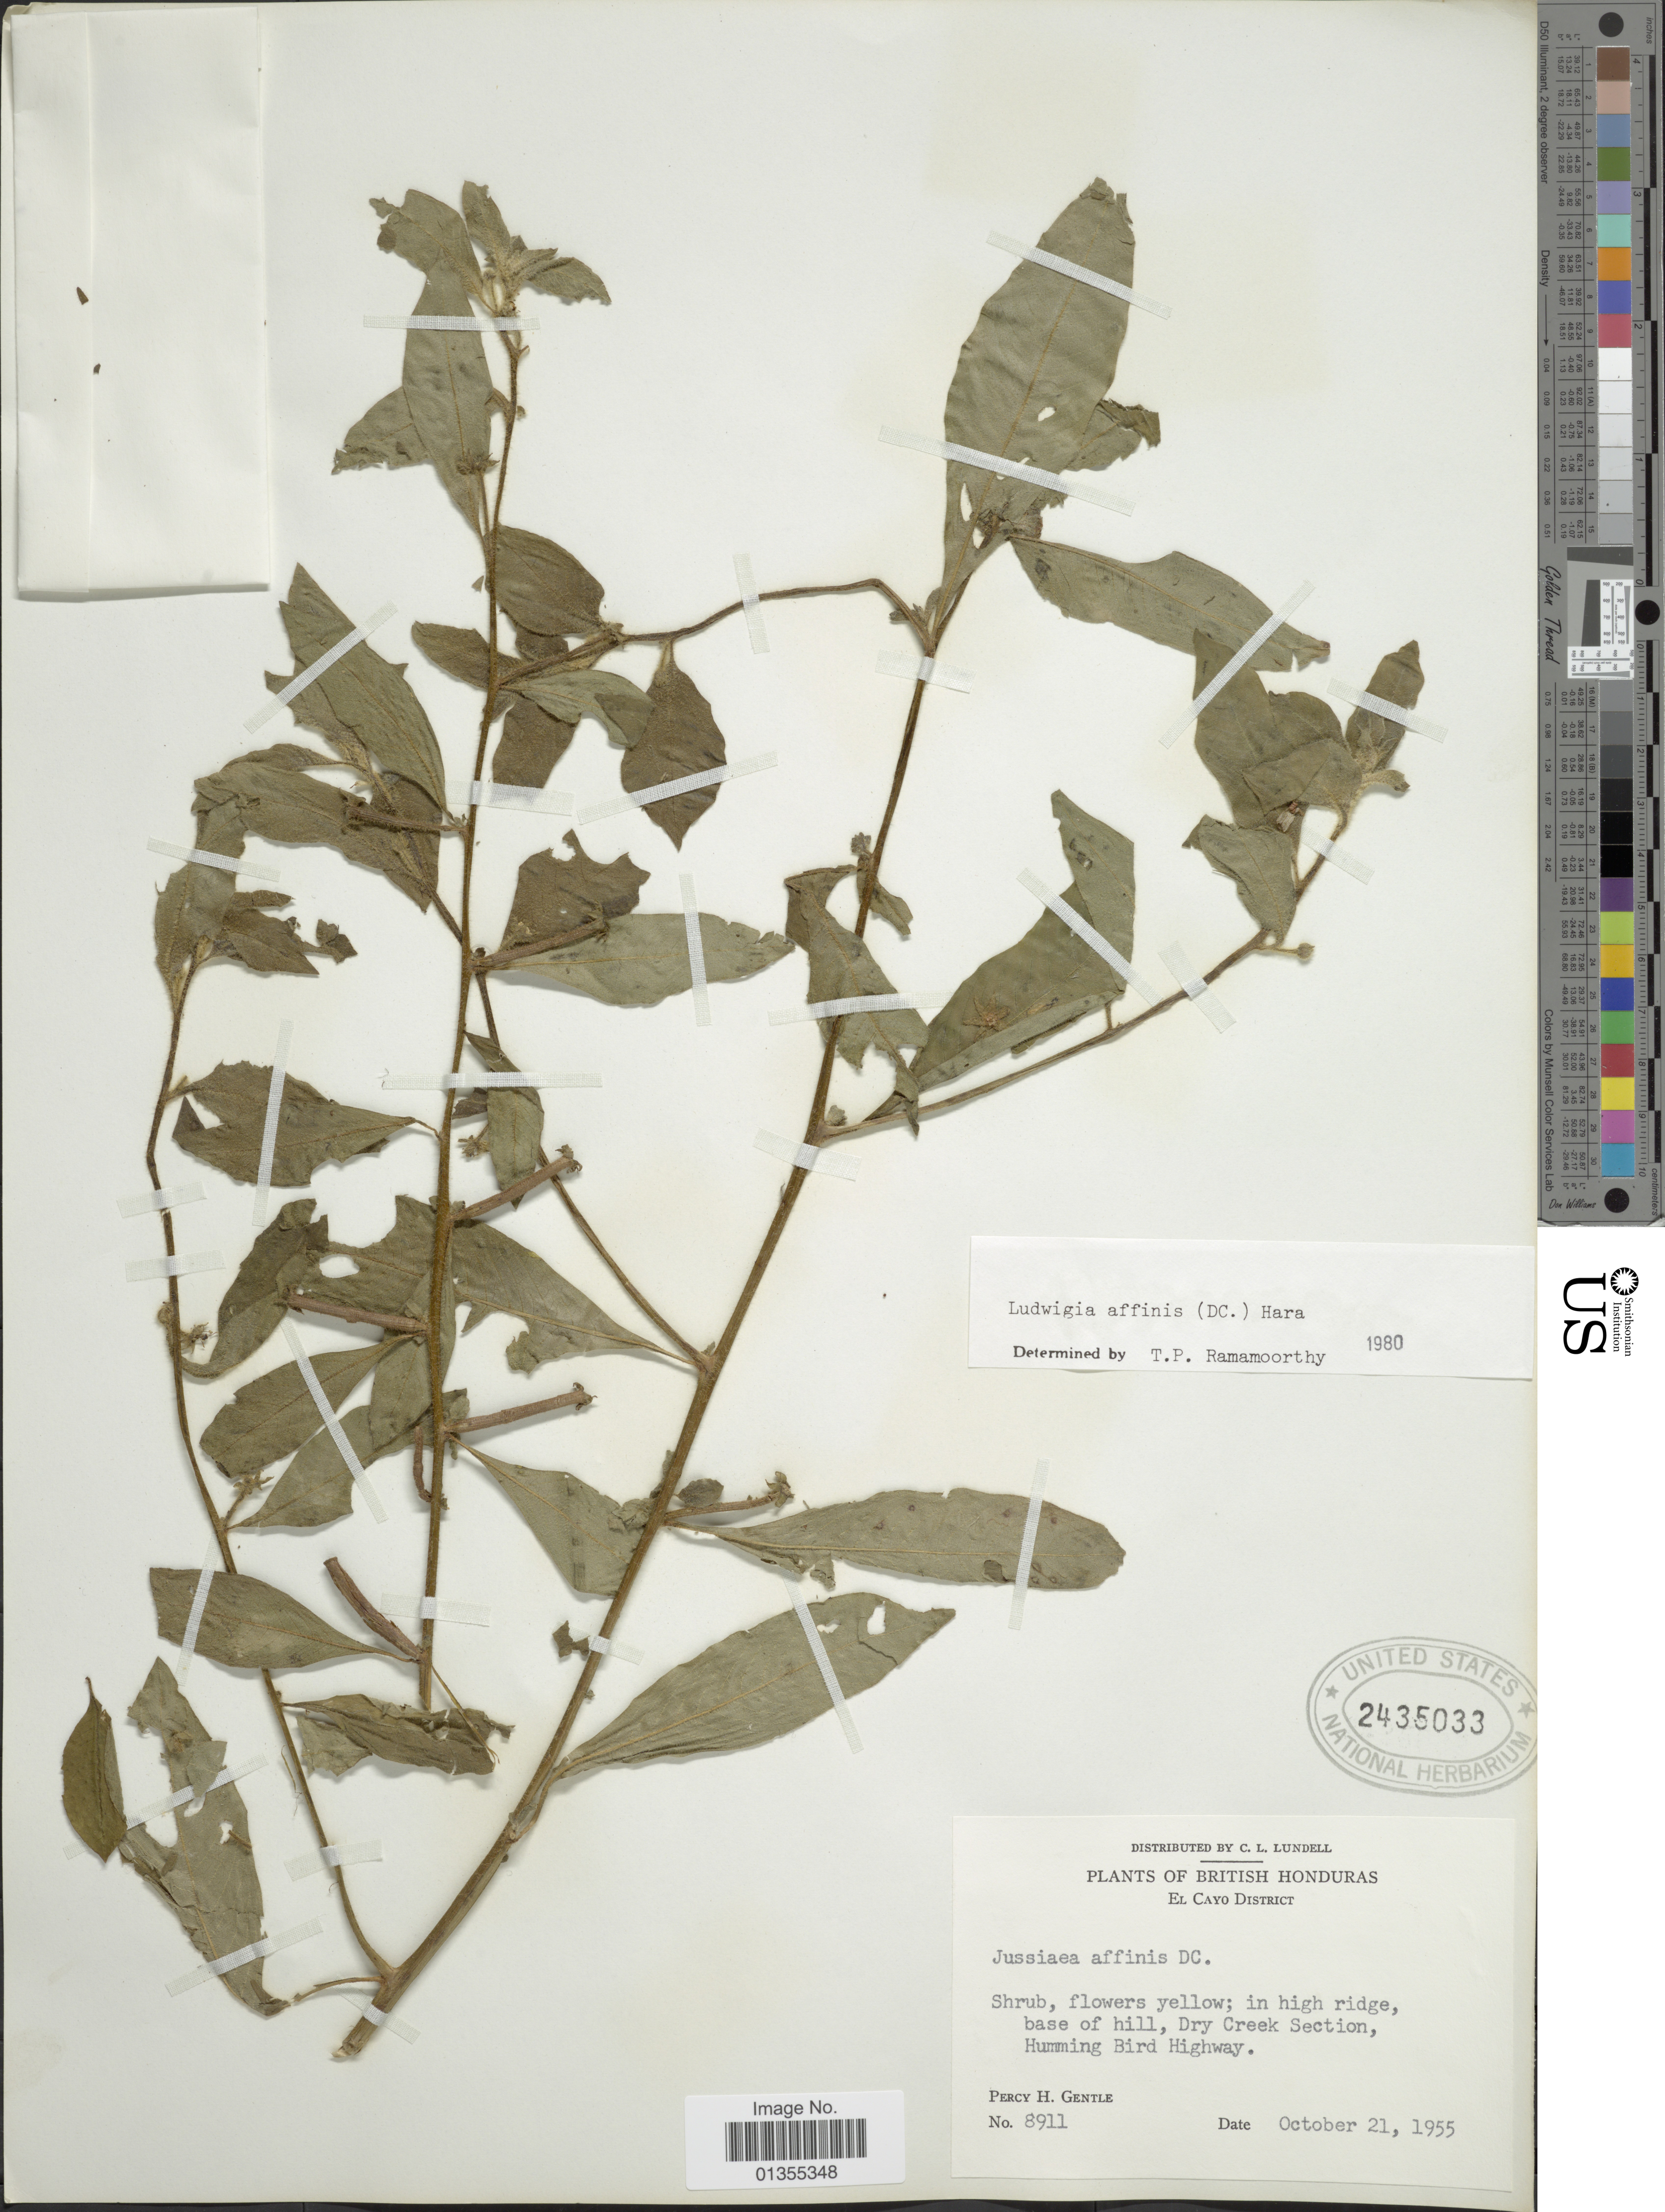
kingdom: Plantae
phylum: Tracheophyta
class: Magnoliopsida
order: Myrtales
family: Onagraceae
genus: Ludwigia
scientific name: Ludwigia affinis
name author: (DC.) H. Hara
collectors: P. H. Gentle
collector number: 8911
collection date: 1955-10-21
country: Belize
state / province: Cayo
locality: British Honduras. El Cayo District. Dry Creek Section, Humming Bird Highway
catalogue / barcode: US 2435033